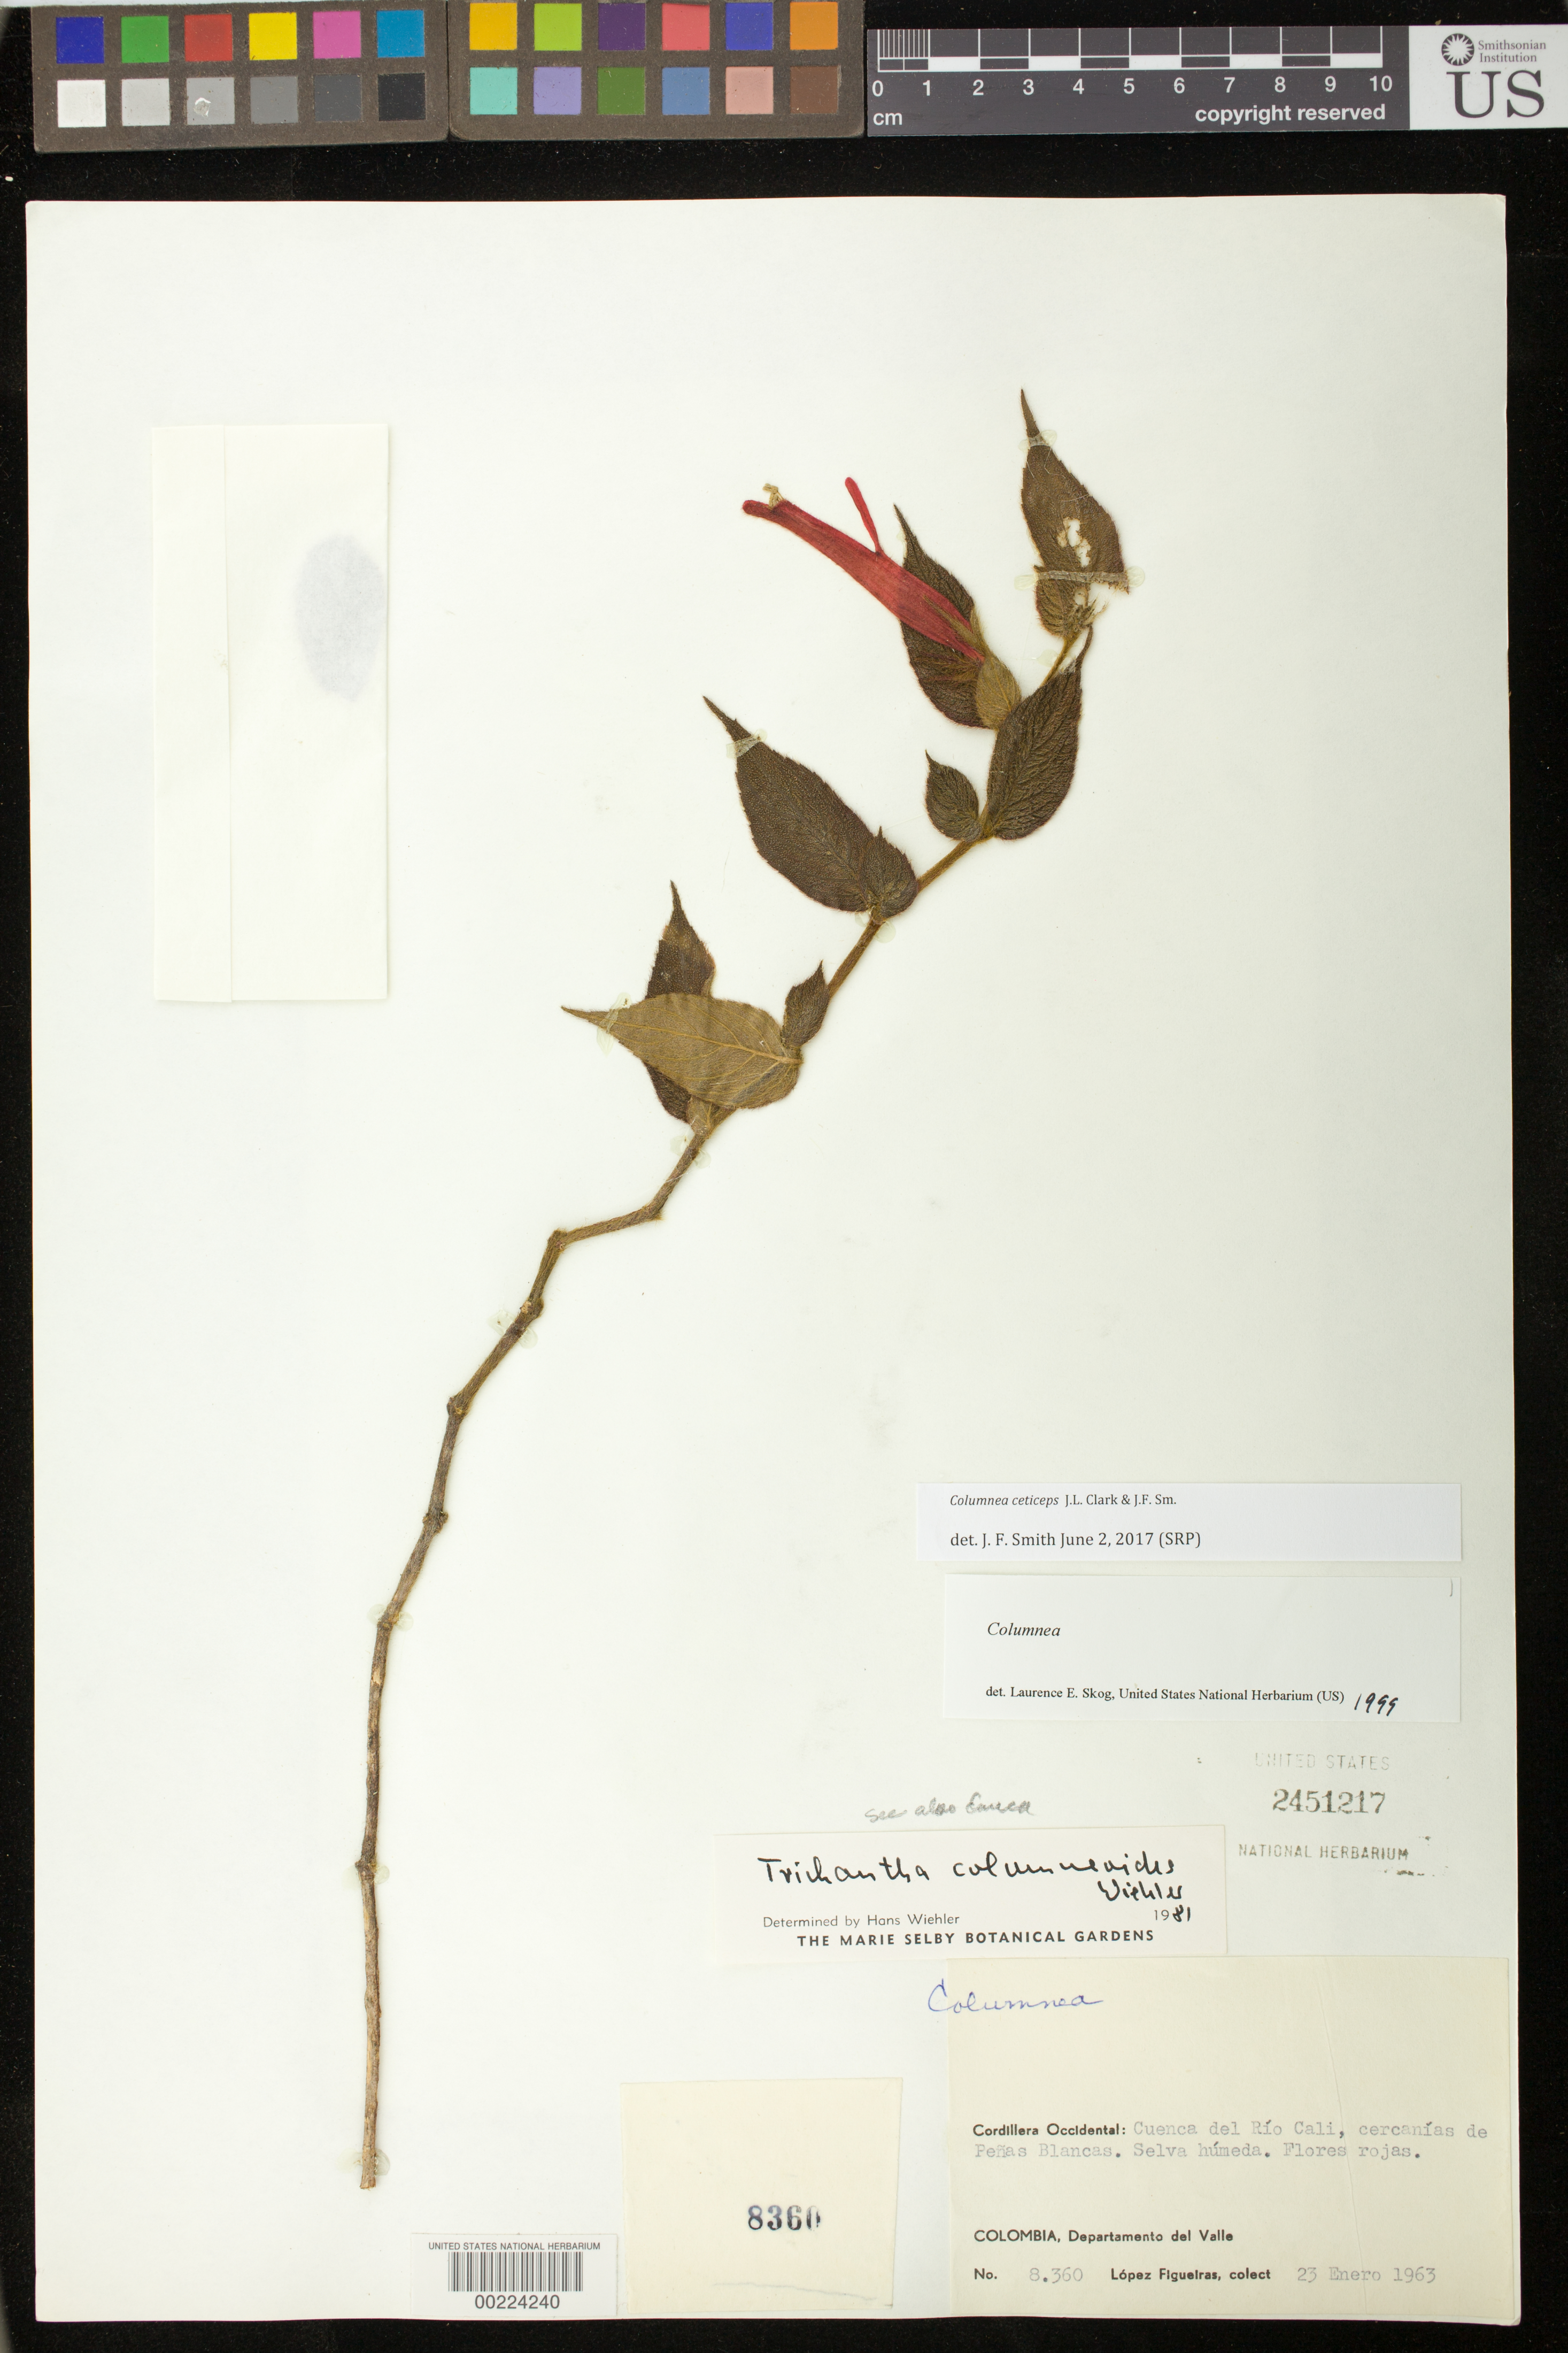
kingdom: Plantae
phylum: Tracheophyta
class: Magnoliopsida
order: Lamiales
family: Gesneriaceae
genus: Columnea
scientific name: Columnea ceticeps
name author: J.L. Clark & J.F. Sm.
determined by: Smith, J. F.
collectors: M. López Figueiras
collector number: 8360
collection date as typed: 23 Jan 1963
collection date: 1963-01-23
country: Colombia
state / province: Valle del Cauca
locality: Cuenca del Río Cali, cercanías de Peñas Blancas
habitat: Selva húmeda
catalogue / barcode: US 2451217